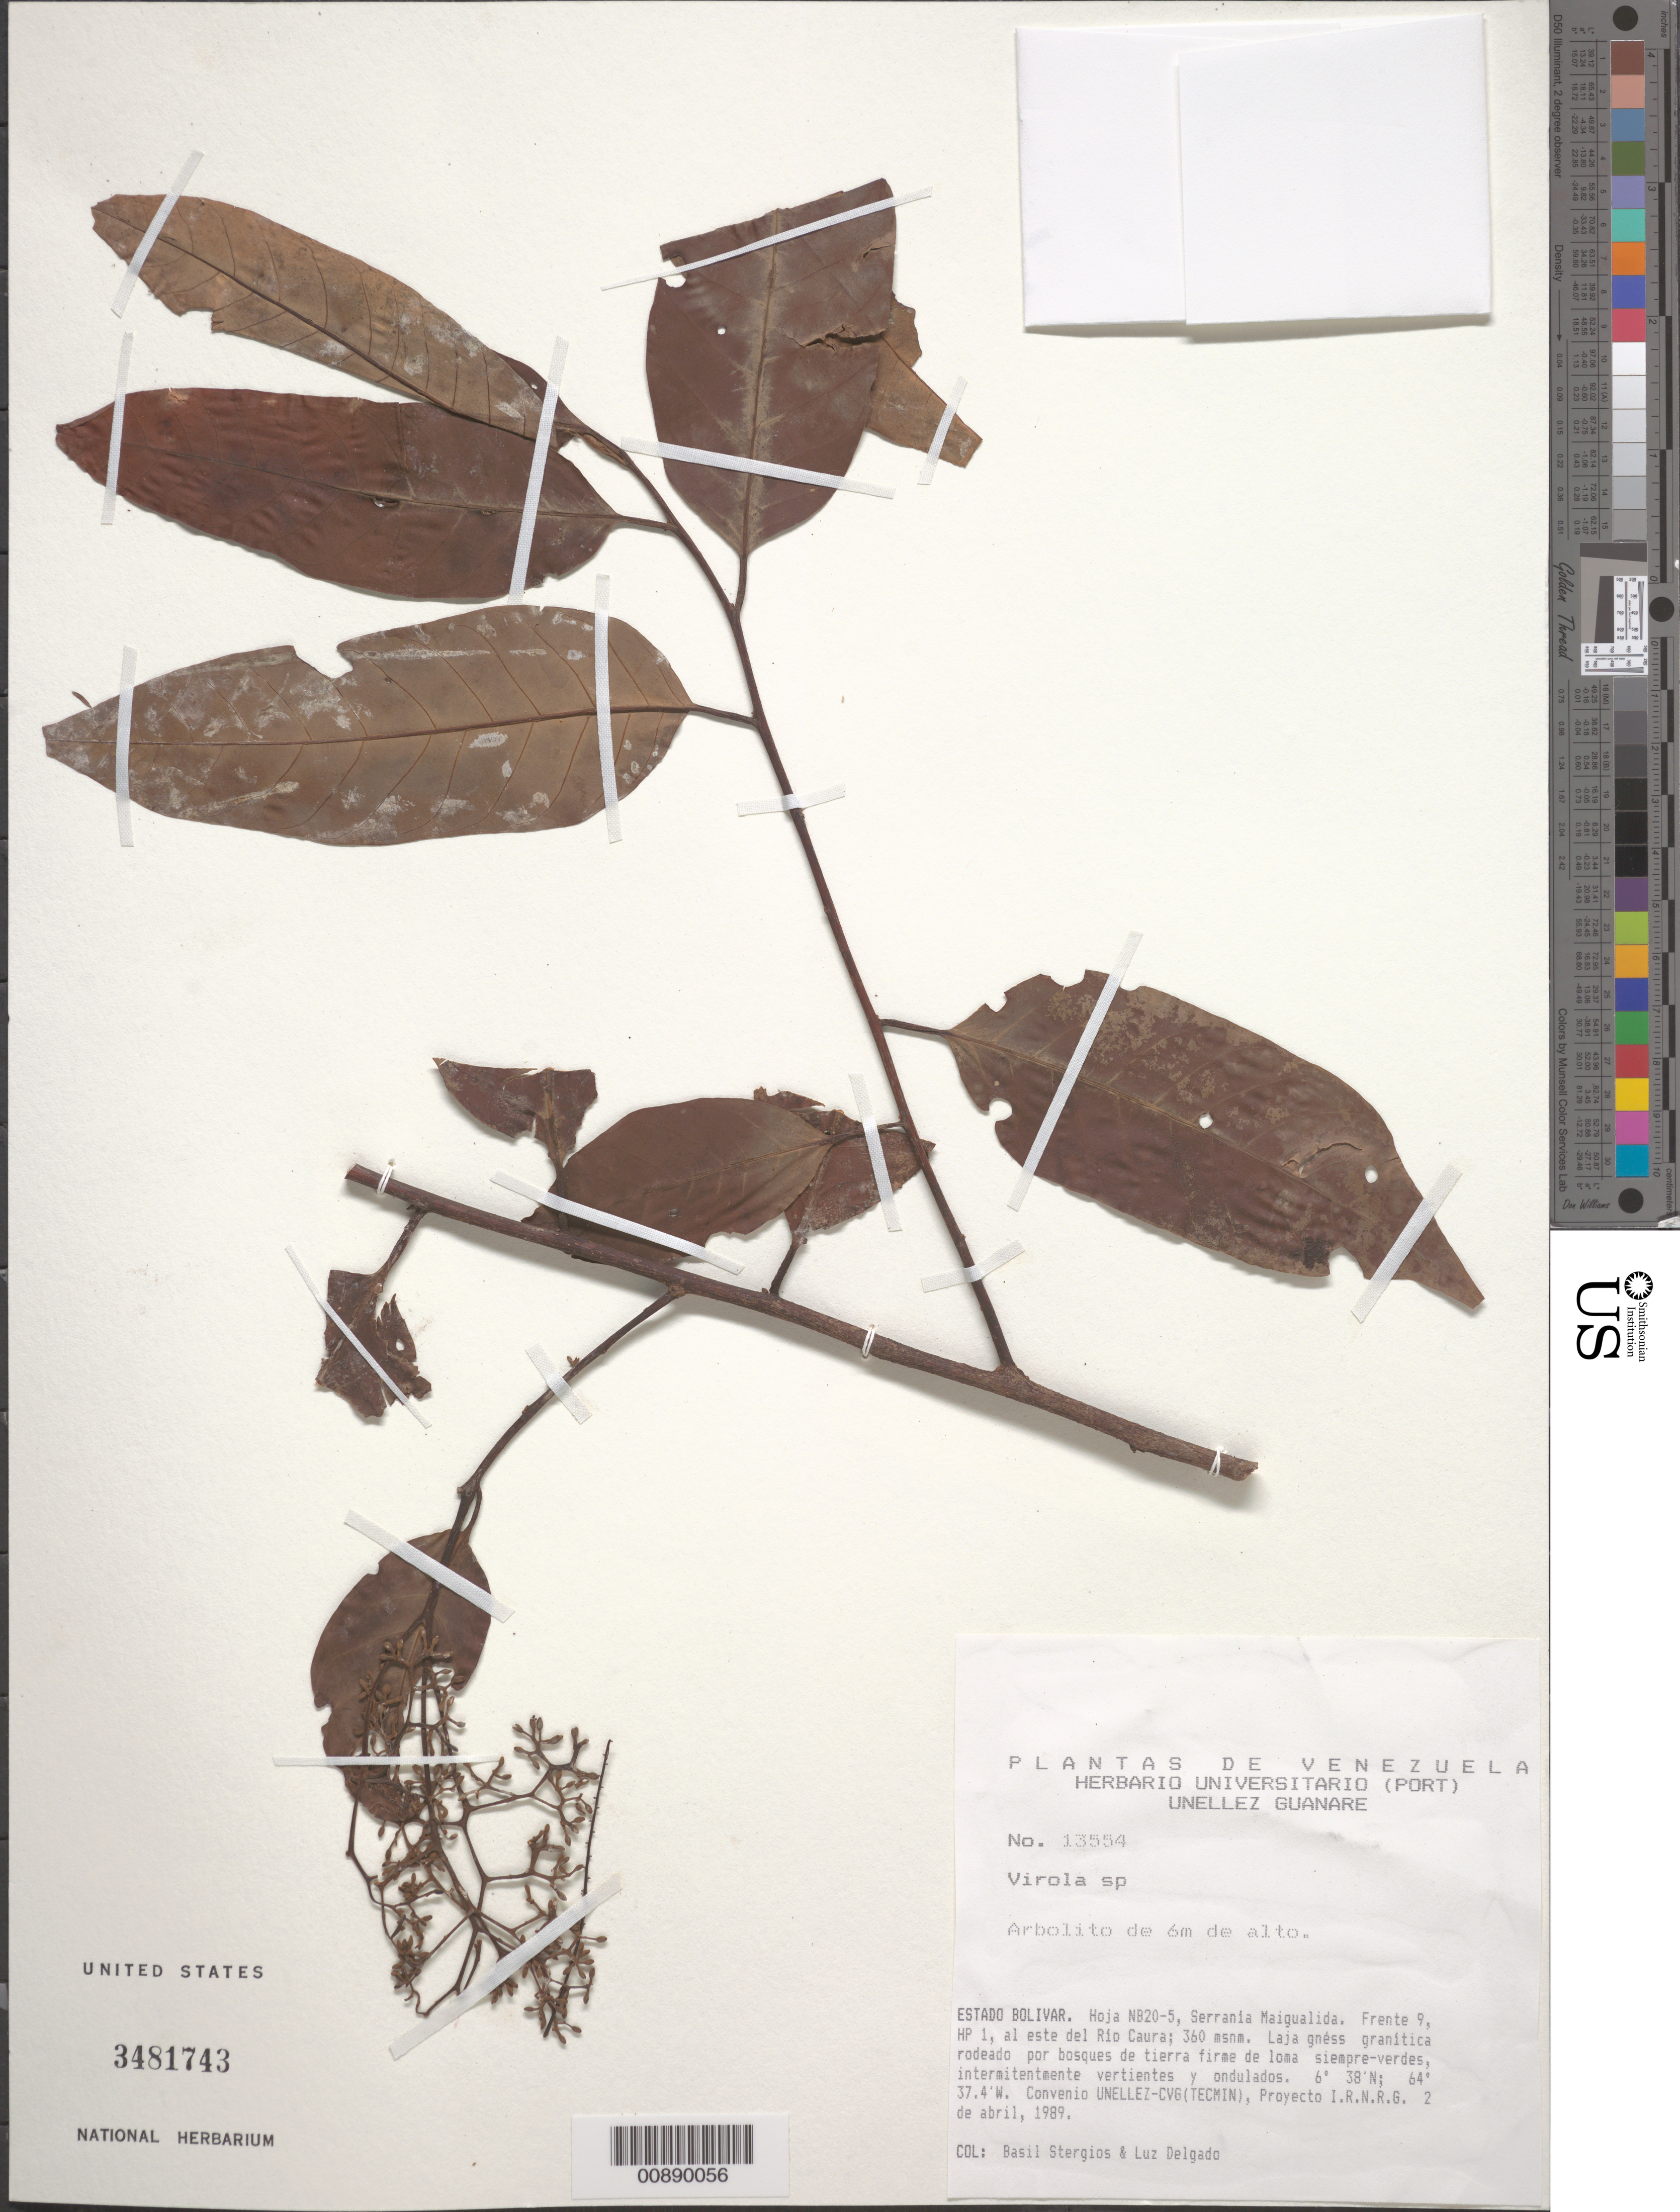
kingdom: Plantae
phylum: Tracheophyta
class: Magnoliopsida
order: Magnoliales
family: Myristicaceae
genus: Virola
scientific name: Virola sp.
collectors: B. G. Stergios & L. Delgado V.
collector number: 13554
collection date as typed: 2-Apr-89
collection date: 1989-04-02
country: Venezuela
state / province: Bolívar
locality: Serrania Maigualida, E del río Caura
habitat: Laja gnéss granítica rodeado por bosques de tierra firme de loma siempre-verdes, intermitentmente vertientes y ondulados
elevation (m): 360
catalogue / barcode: US 3481743